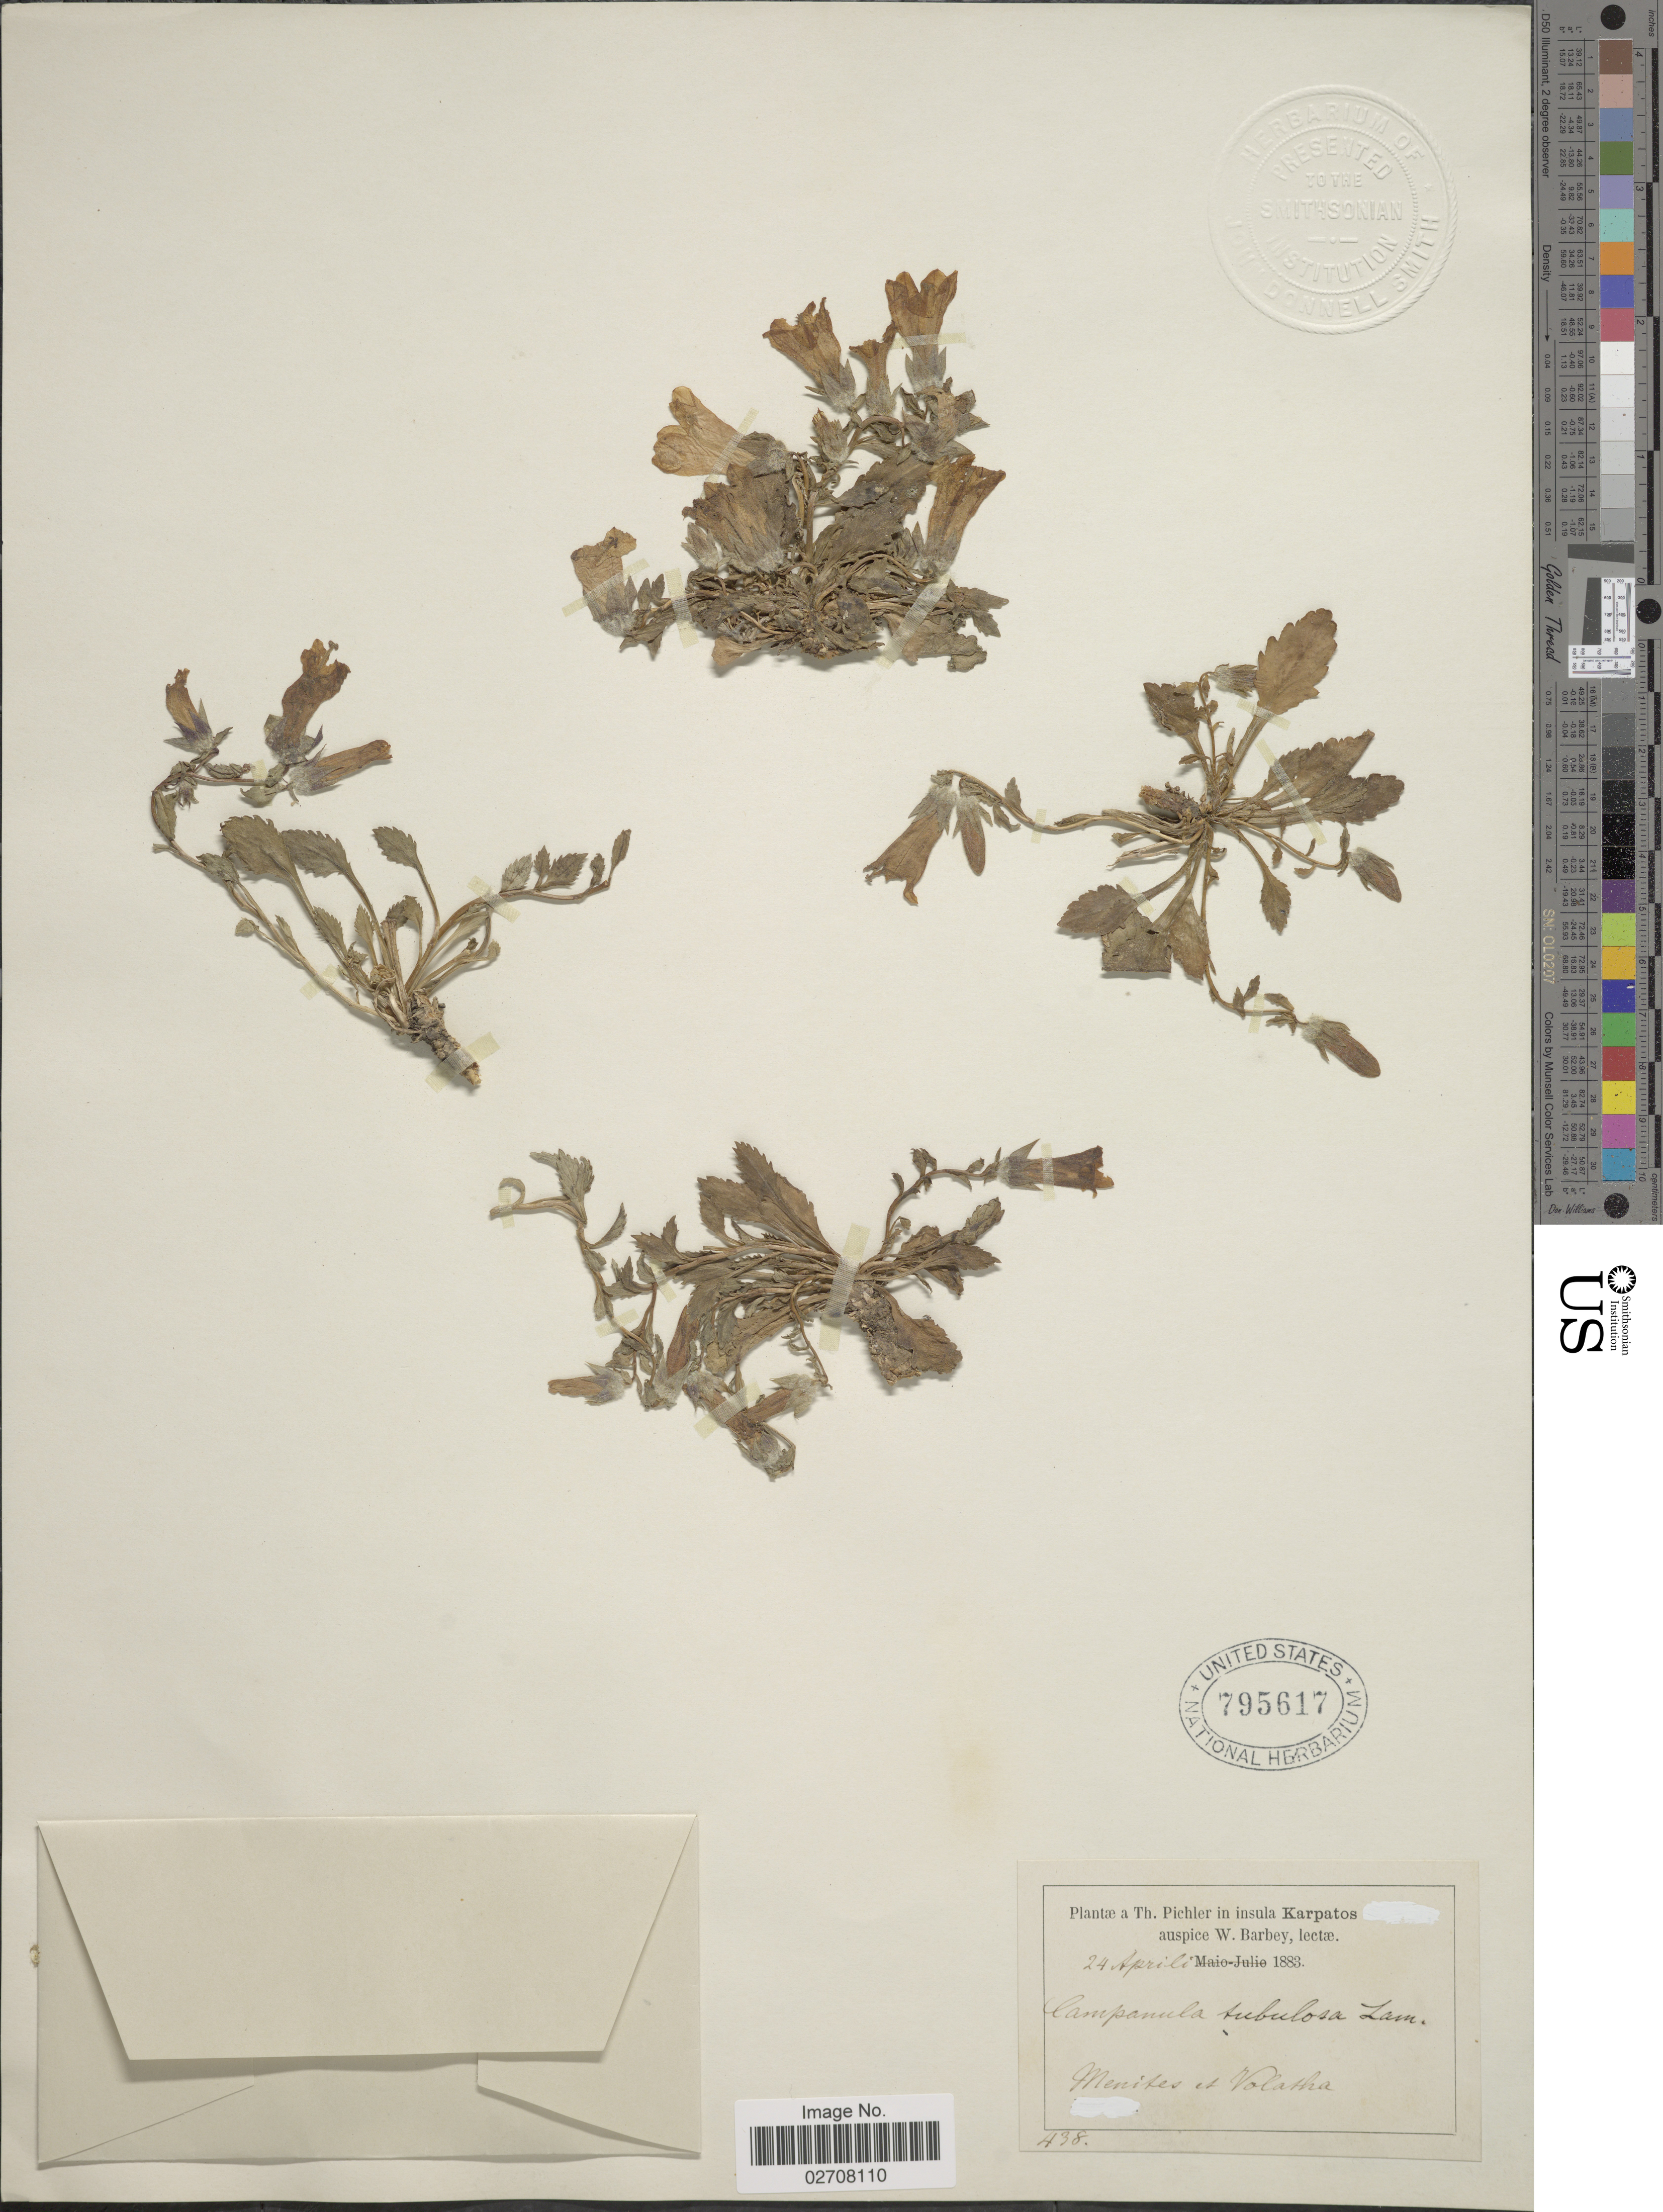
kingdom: Plantae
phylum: Tracheophyta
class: Magnoliopsida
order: Asterales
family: Campanulaceae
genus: Campanula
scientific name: Campanula tubulosa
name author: Lam.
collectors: T. Pichler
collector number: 438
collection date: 1883-04-24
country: Greece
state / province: South Aegean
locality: Insula Karpatos. Menites et Volatha.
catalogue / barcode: US 795617